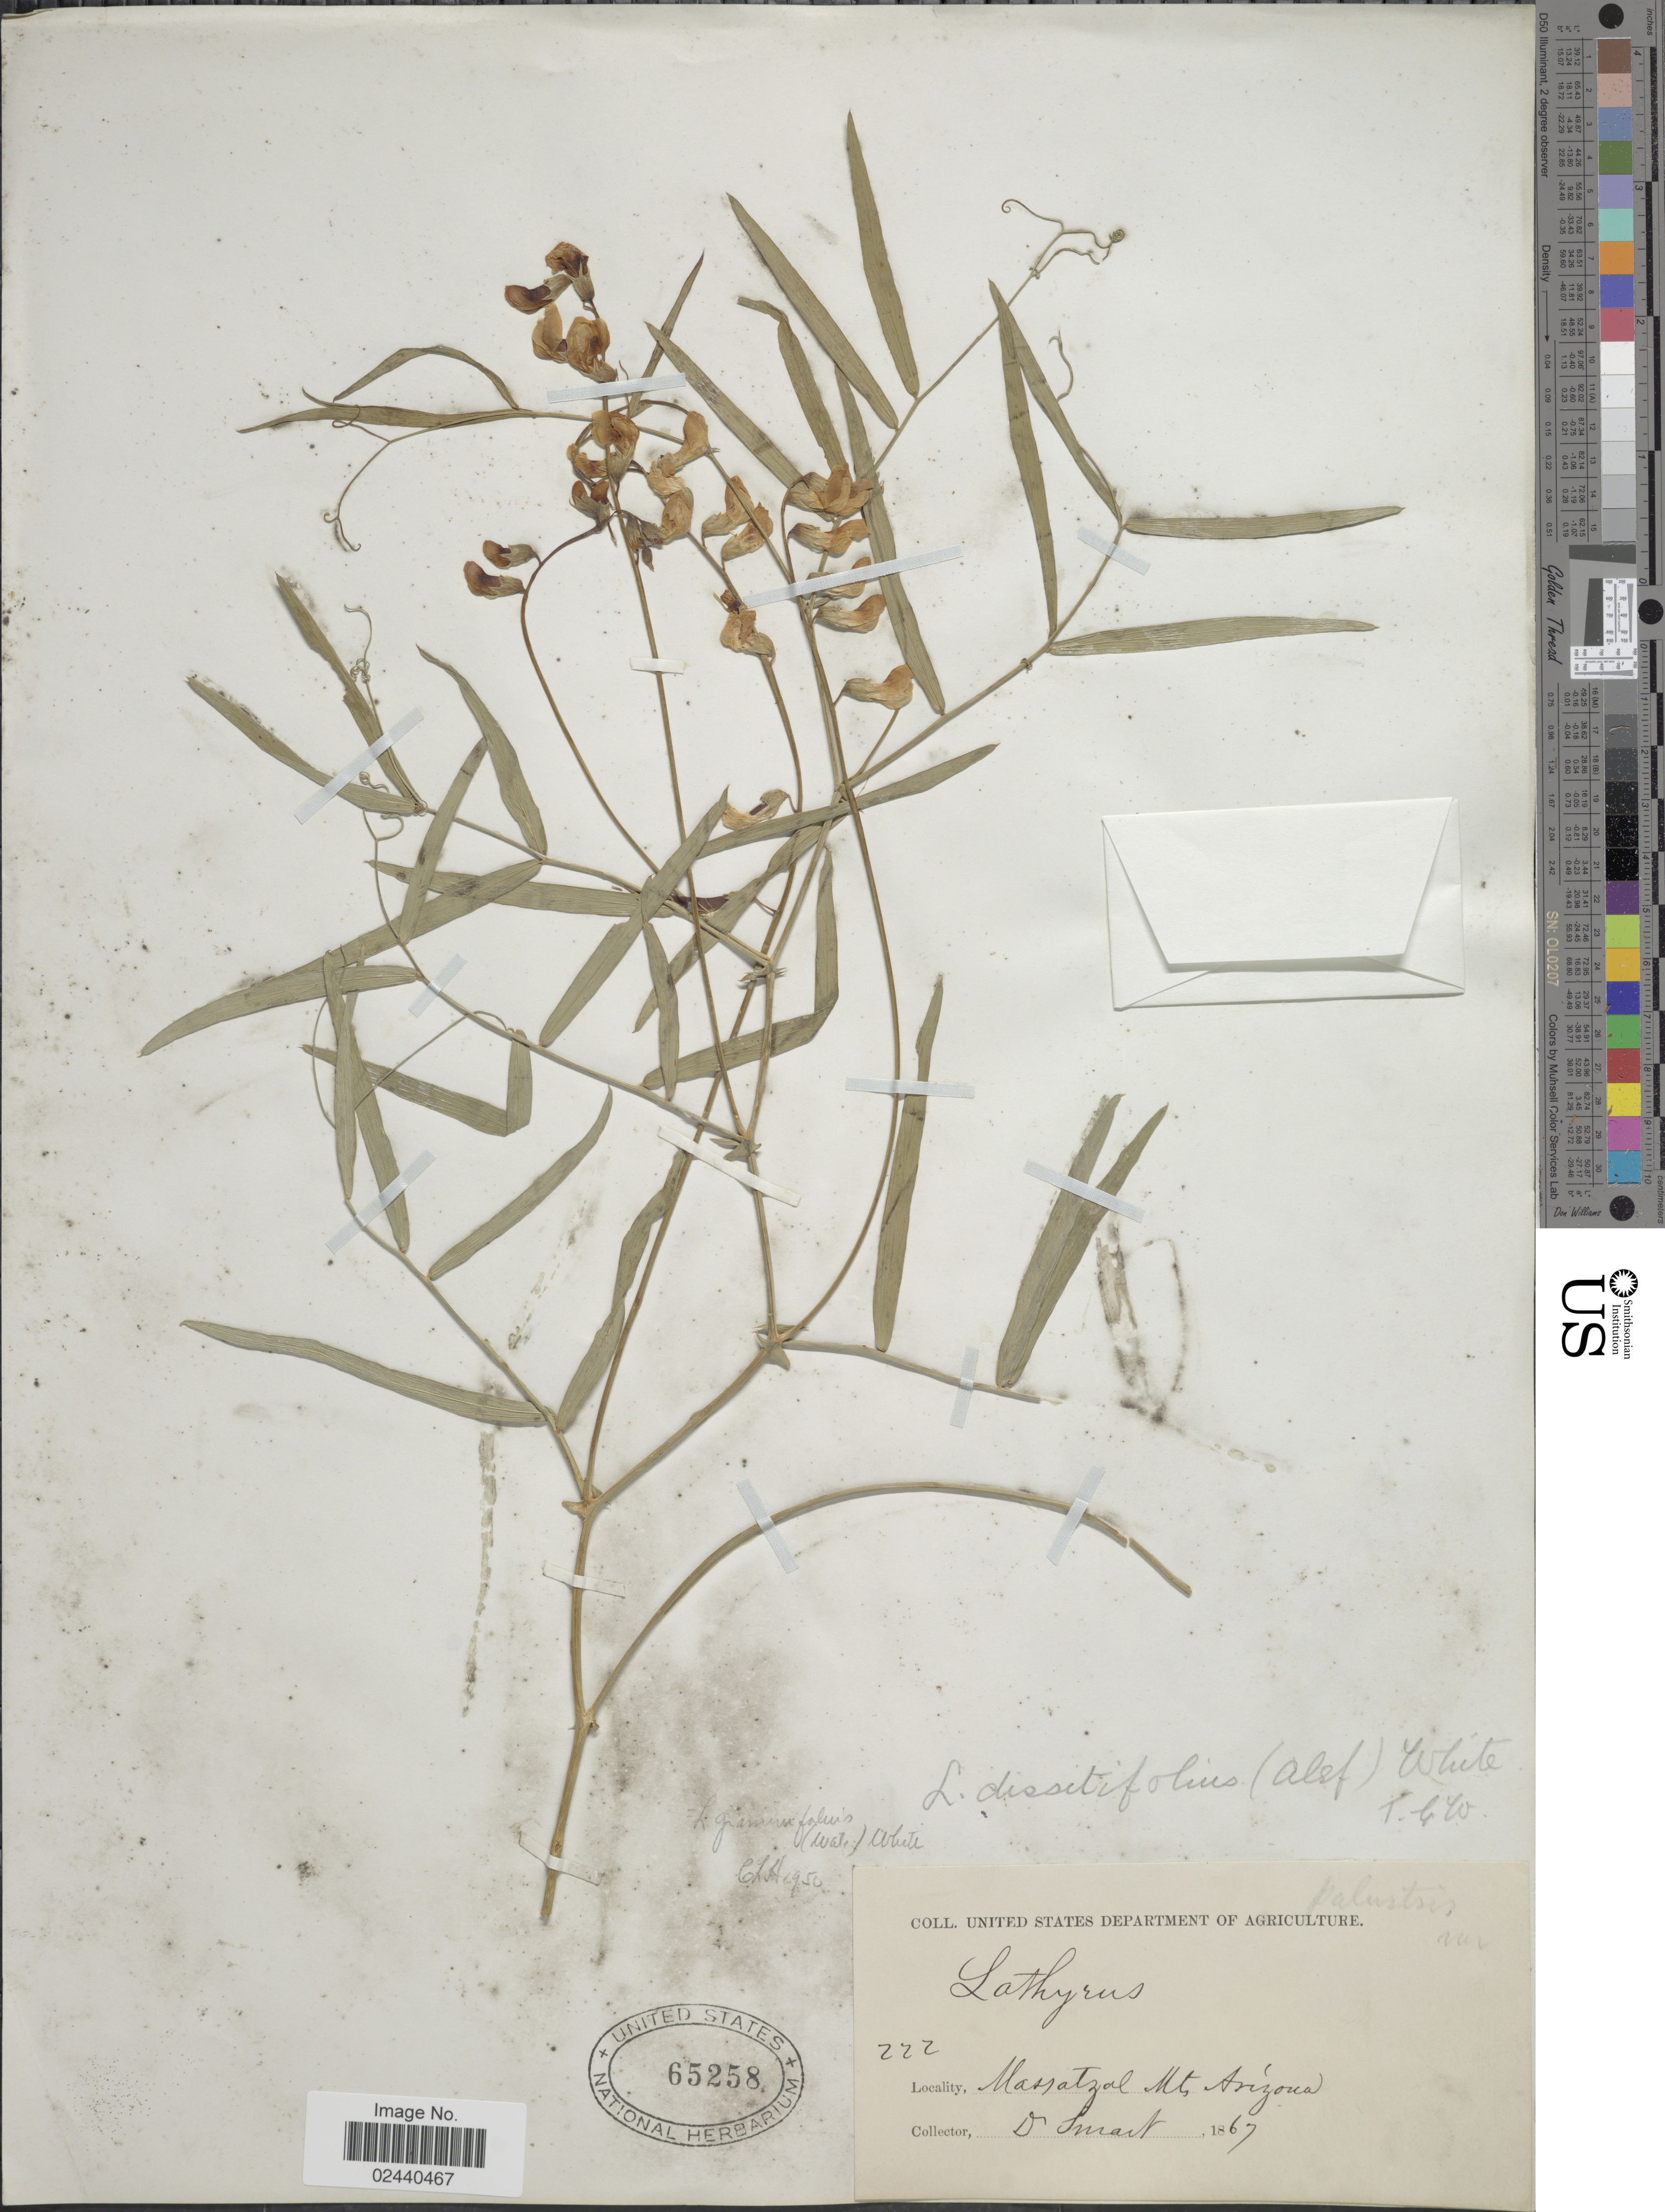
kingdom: Plantae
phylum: Tracheophyta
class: Magnoliopsida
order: Fabales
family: Fabaceae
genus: Lathyrus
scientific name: Lathyrus graminifolius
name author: (S. Watson) T.G. White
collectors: -. Smart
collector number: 222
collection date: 1867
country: United States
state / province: Arizona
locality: Massatzal Mts., Arizona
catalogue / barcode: US 65258